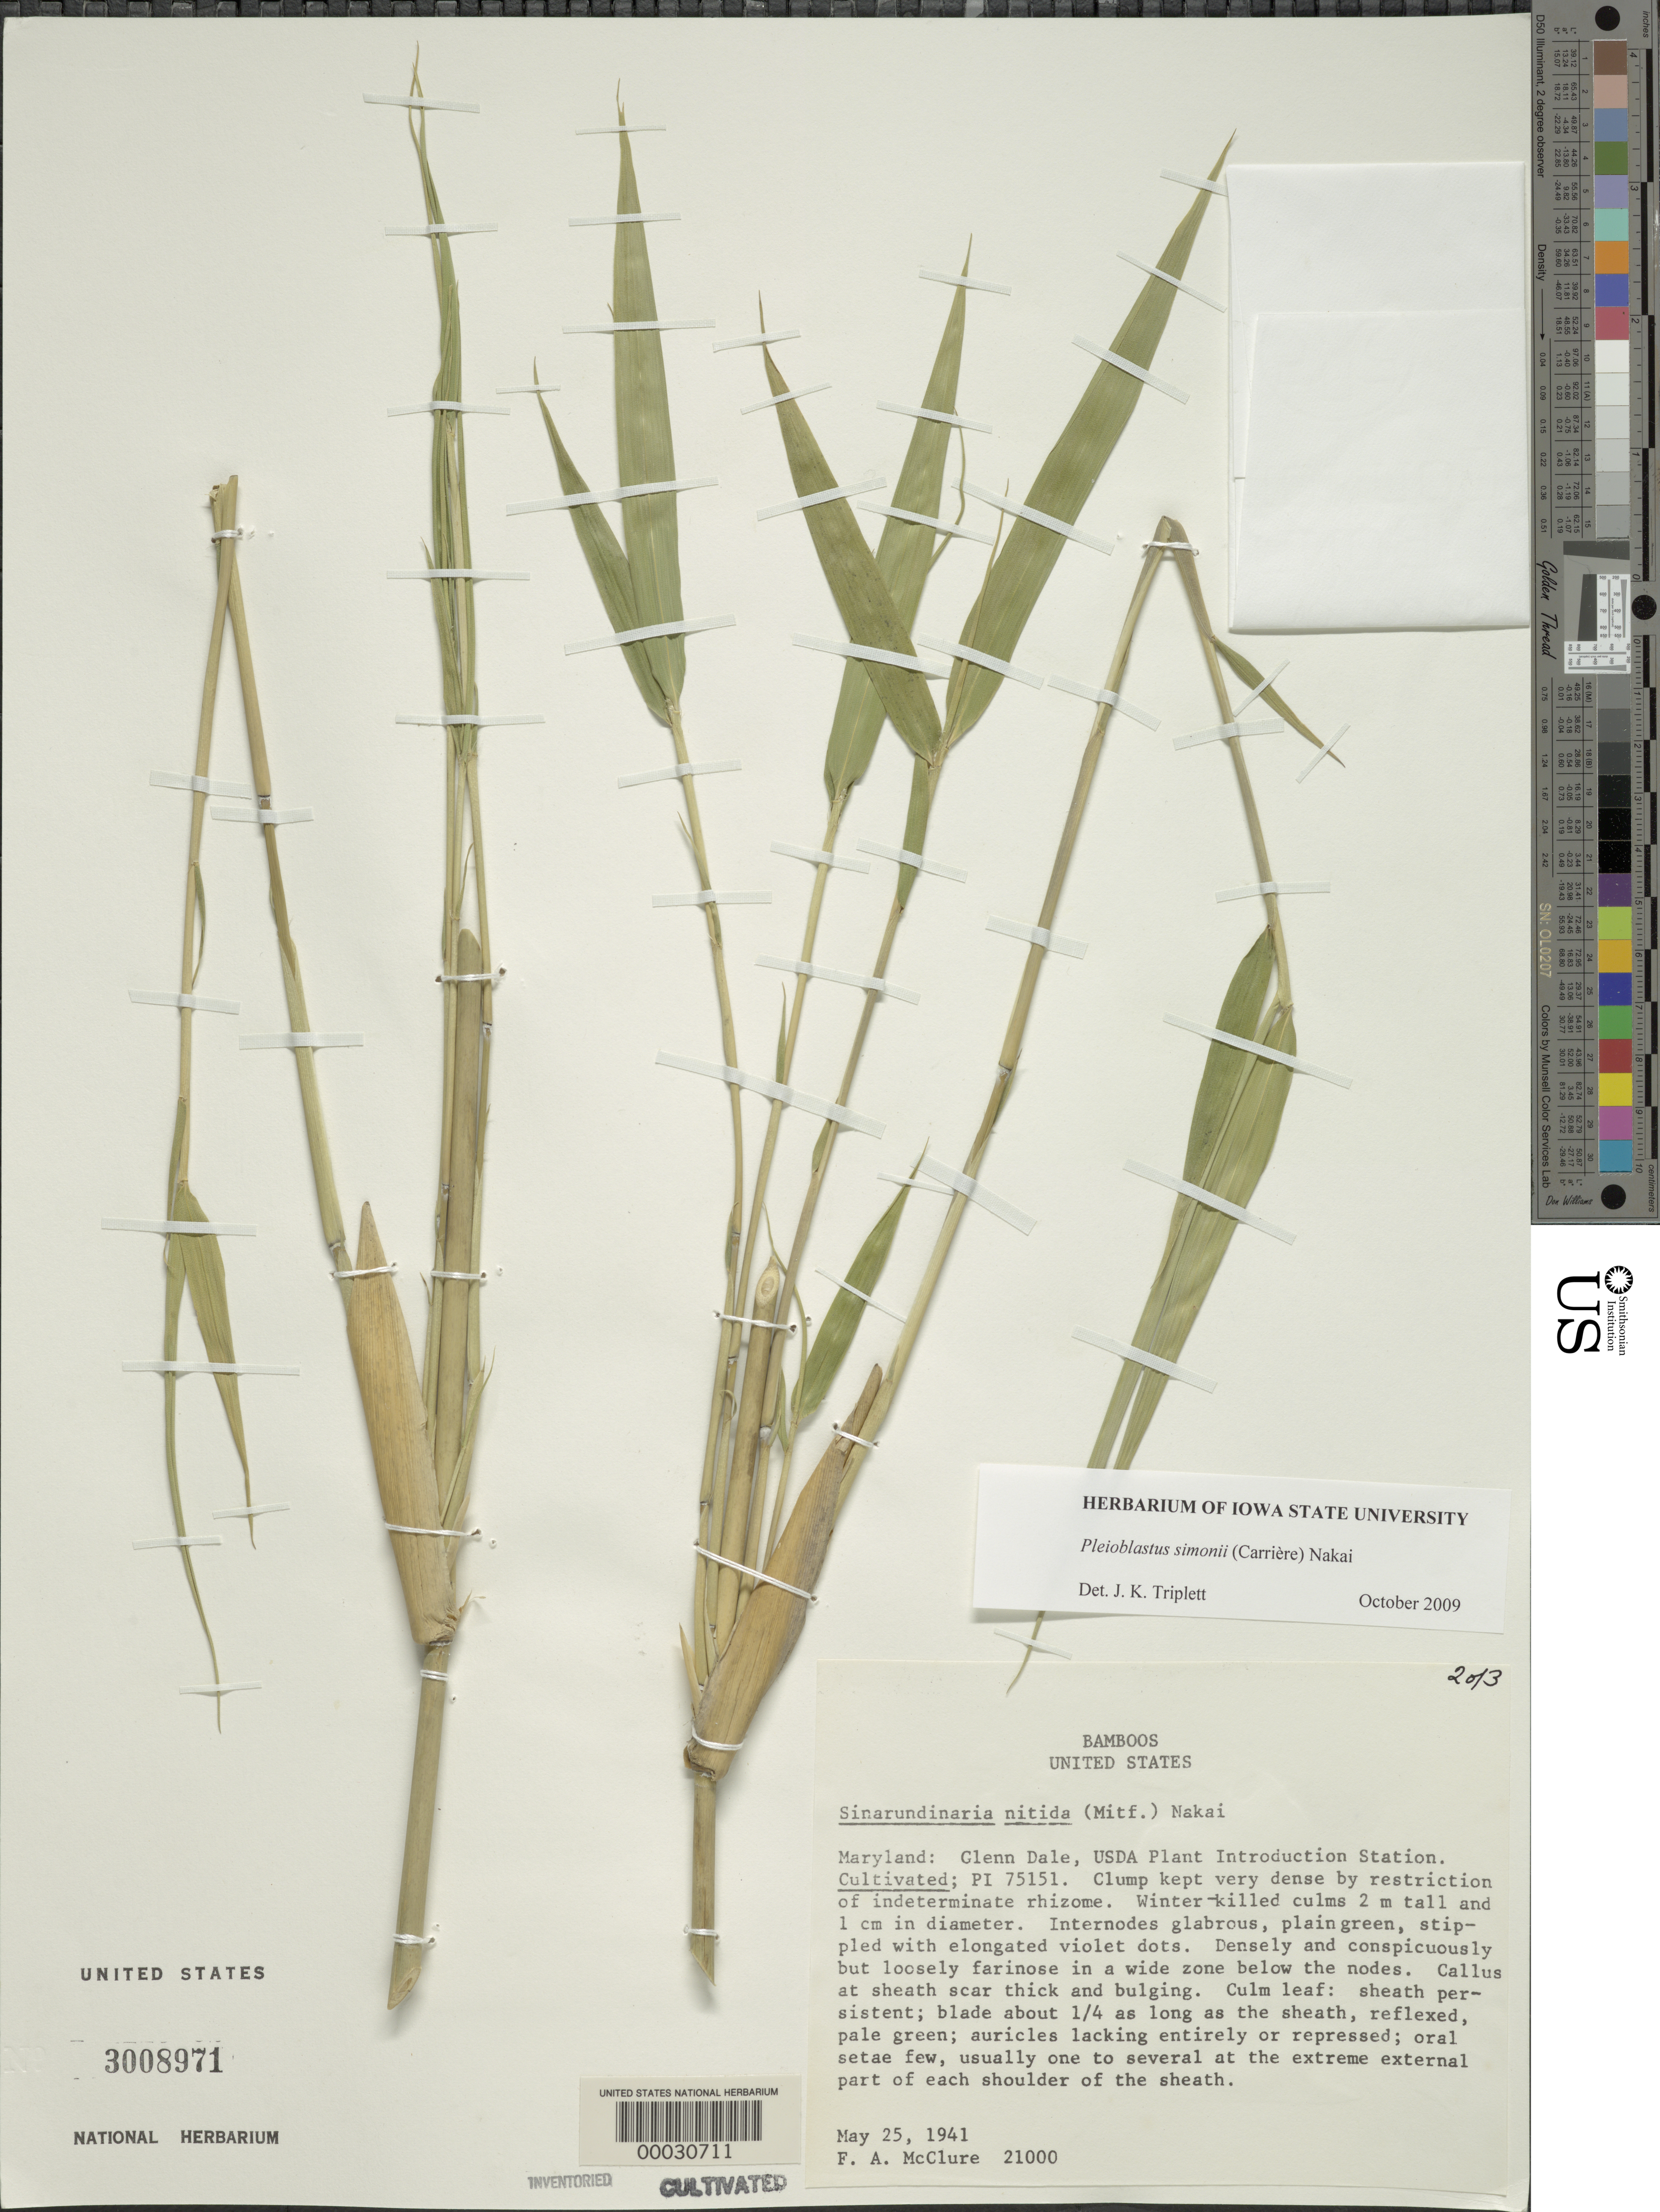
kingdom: Plantae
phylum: Tracheophyta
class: Liliopsida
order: Poales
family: Poaceae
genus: Pleioblastus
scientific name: Pleioblastus simonii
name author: (Carrière) Nakai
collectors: F. A. McClure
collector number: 21000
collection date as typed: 25 May 1941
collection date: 1941-05-25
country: United States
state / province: Maryland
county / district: Prince George's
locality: Glen dale, usda plant introduction station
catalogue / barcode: US 3008971